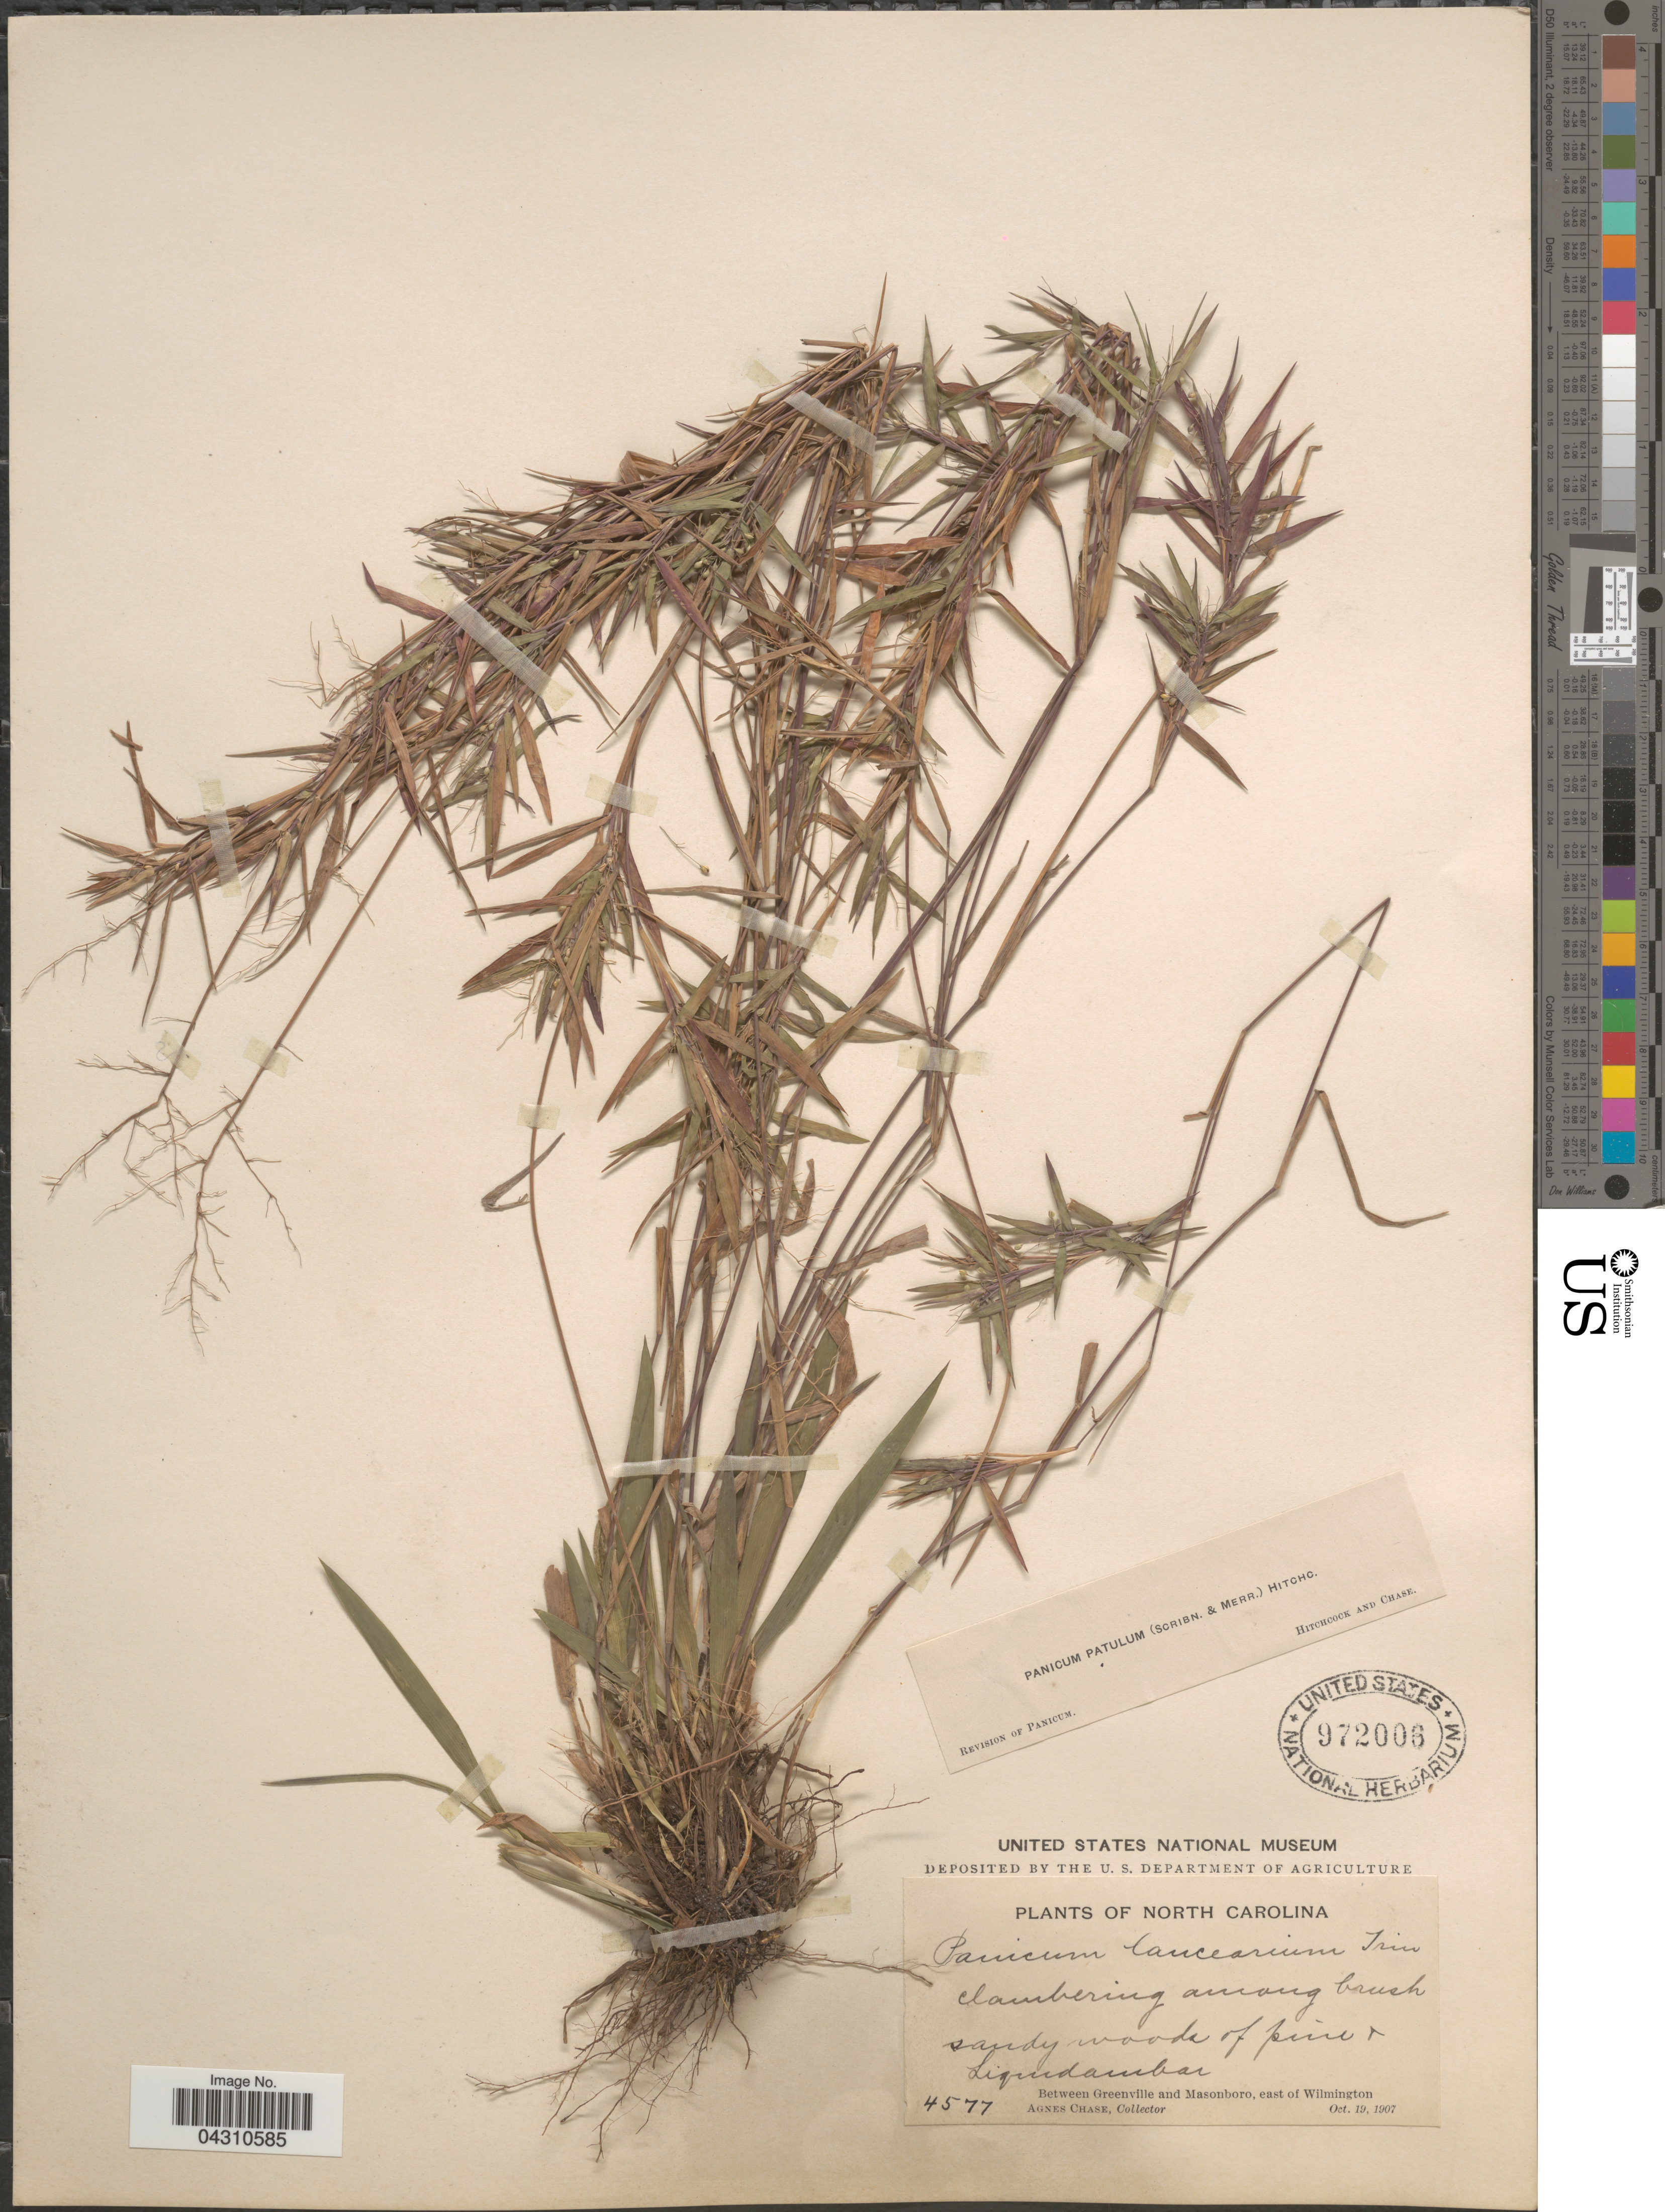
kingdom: Plantae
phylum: Tracheophyta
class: Liliopsida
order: Poales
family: Poaceae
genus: Dichanthelium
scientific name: Dichanthelium portoricense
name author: (Desv. ex Ham.) B.F. Hansen & Wunderlin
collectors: A. Chase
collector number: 4577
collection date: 1907-10-19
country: United States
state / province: North Carolina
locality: Between Greenville and Masonboro, east of Wilmington.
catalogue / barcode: US 972006